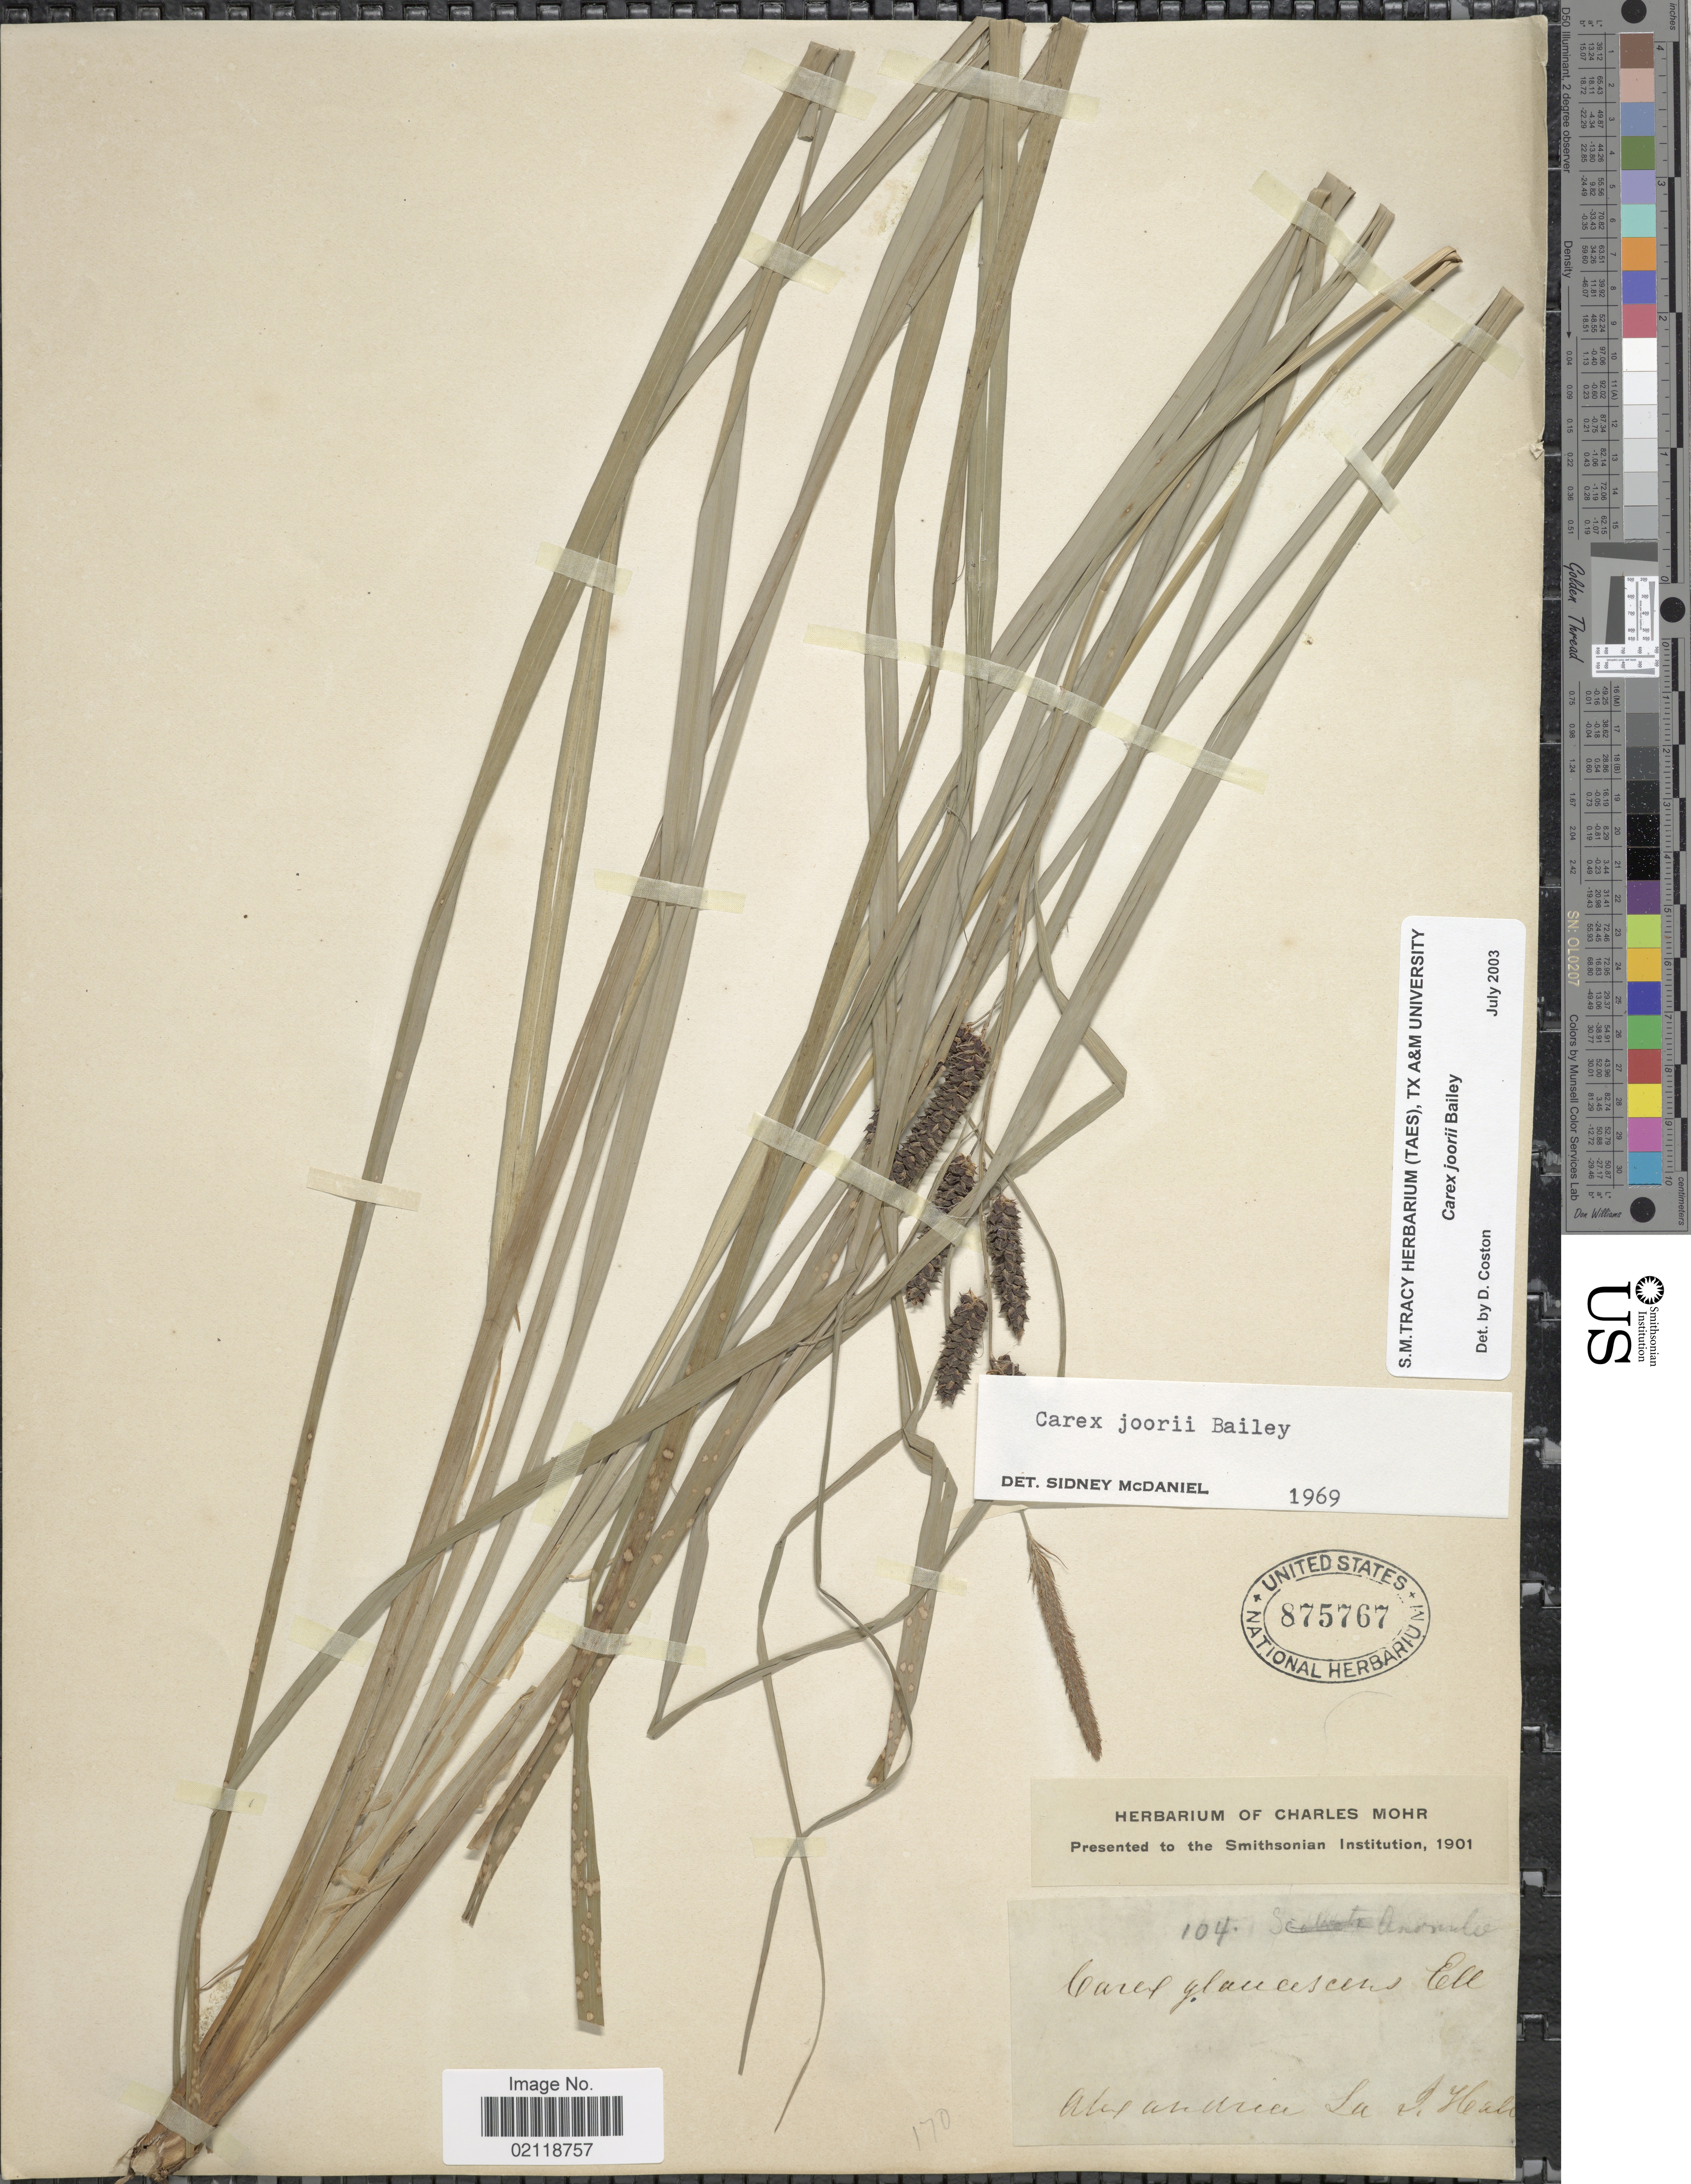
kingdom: Plantae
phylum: Tracheophyta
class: Liliopsida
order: Poales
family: Cyperaceae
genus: Carex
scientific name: Carex joorii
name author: L.H. Bailey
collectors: J. Hale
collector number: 104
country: United States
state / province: Louisiana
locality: Alexandria.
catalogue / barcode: US 875767